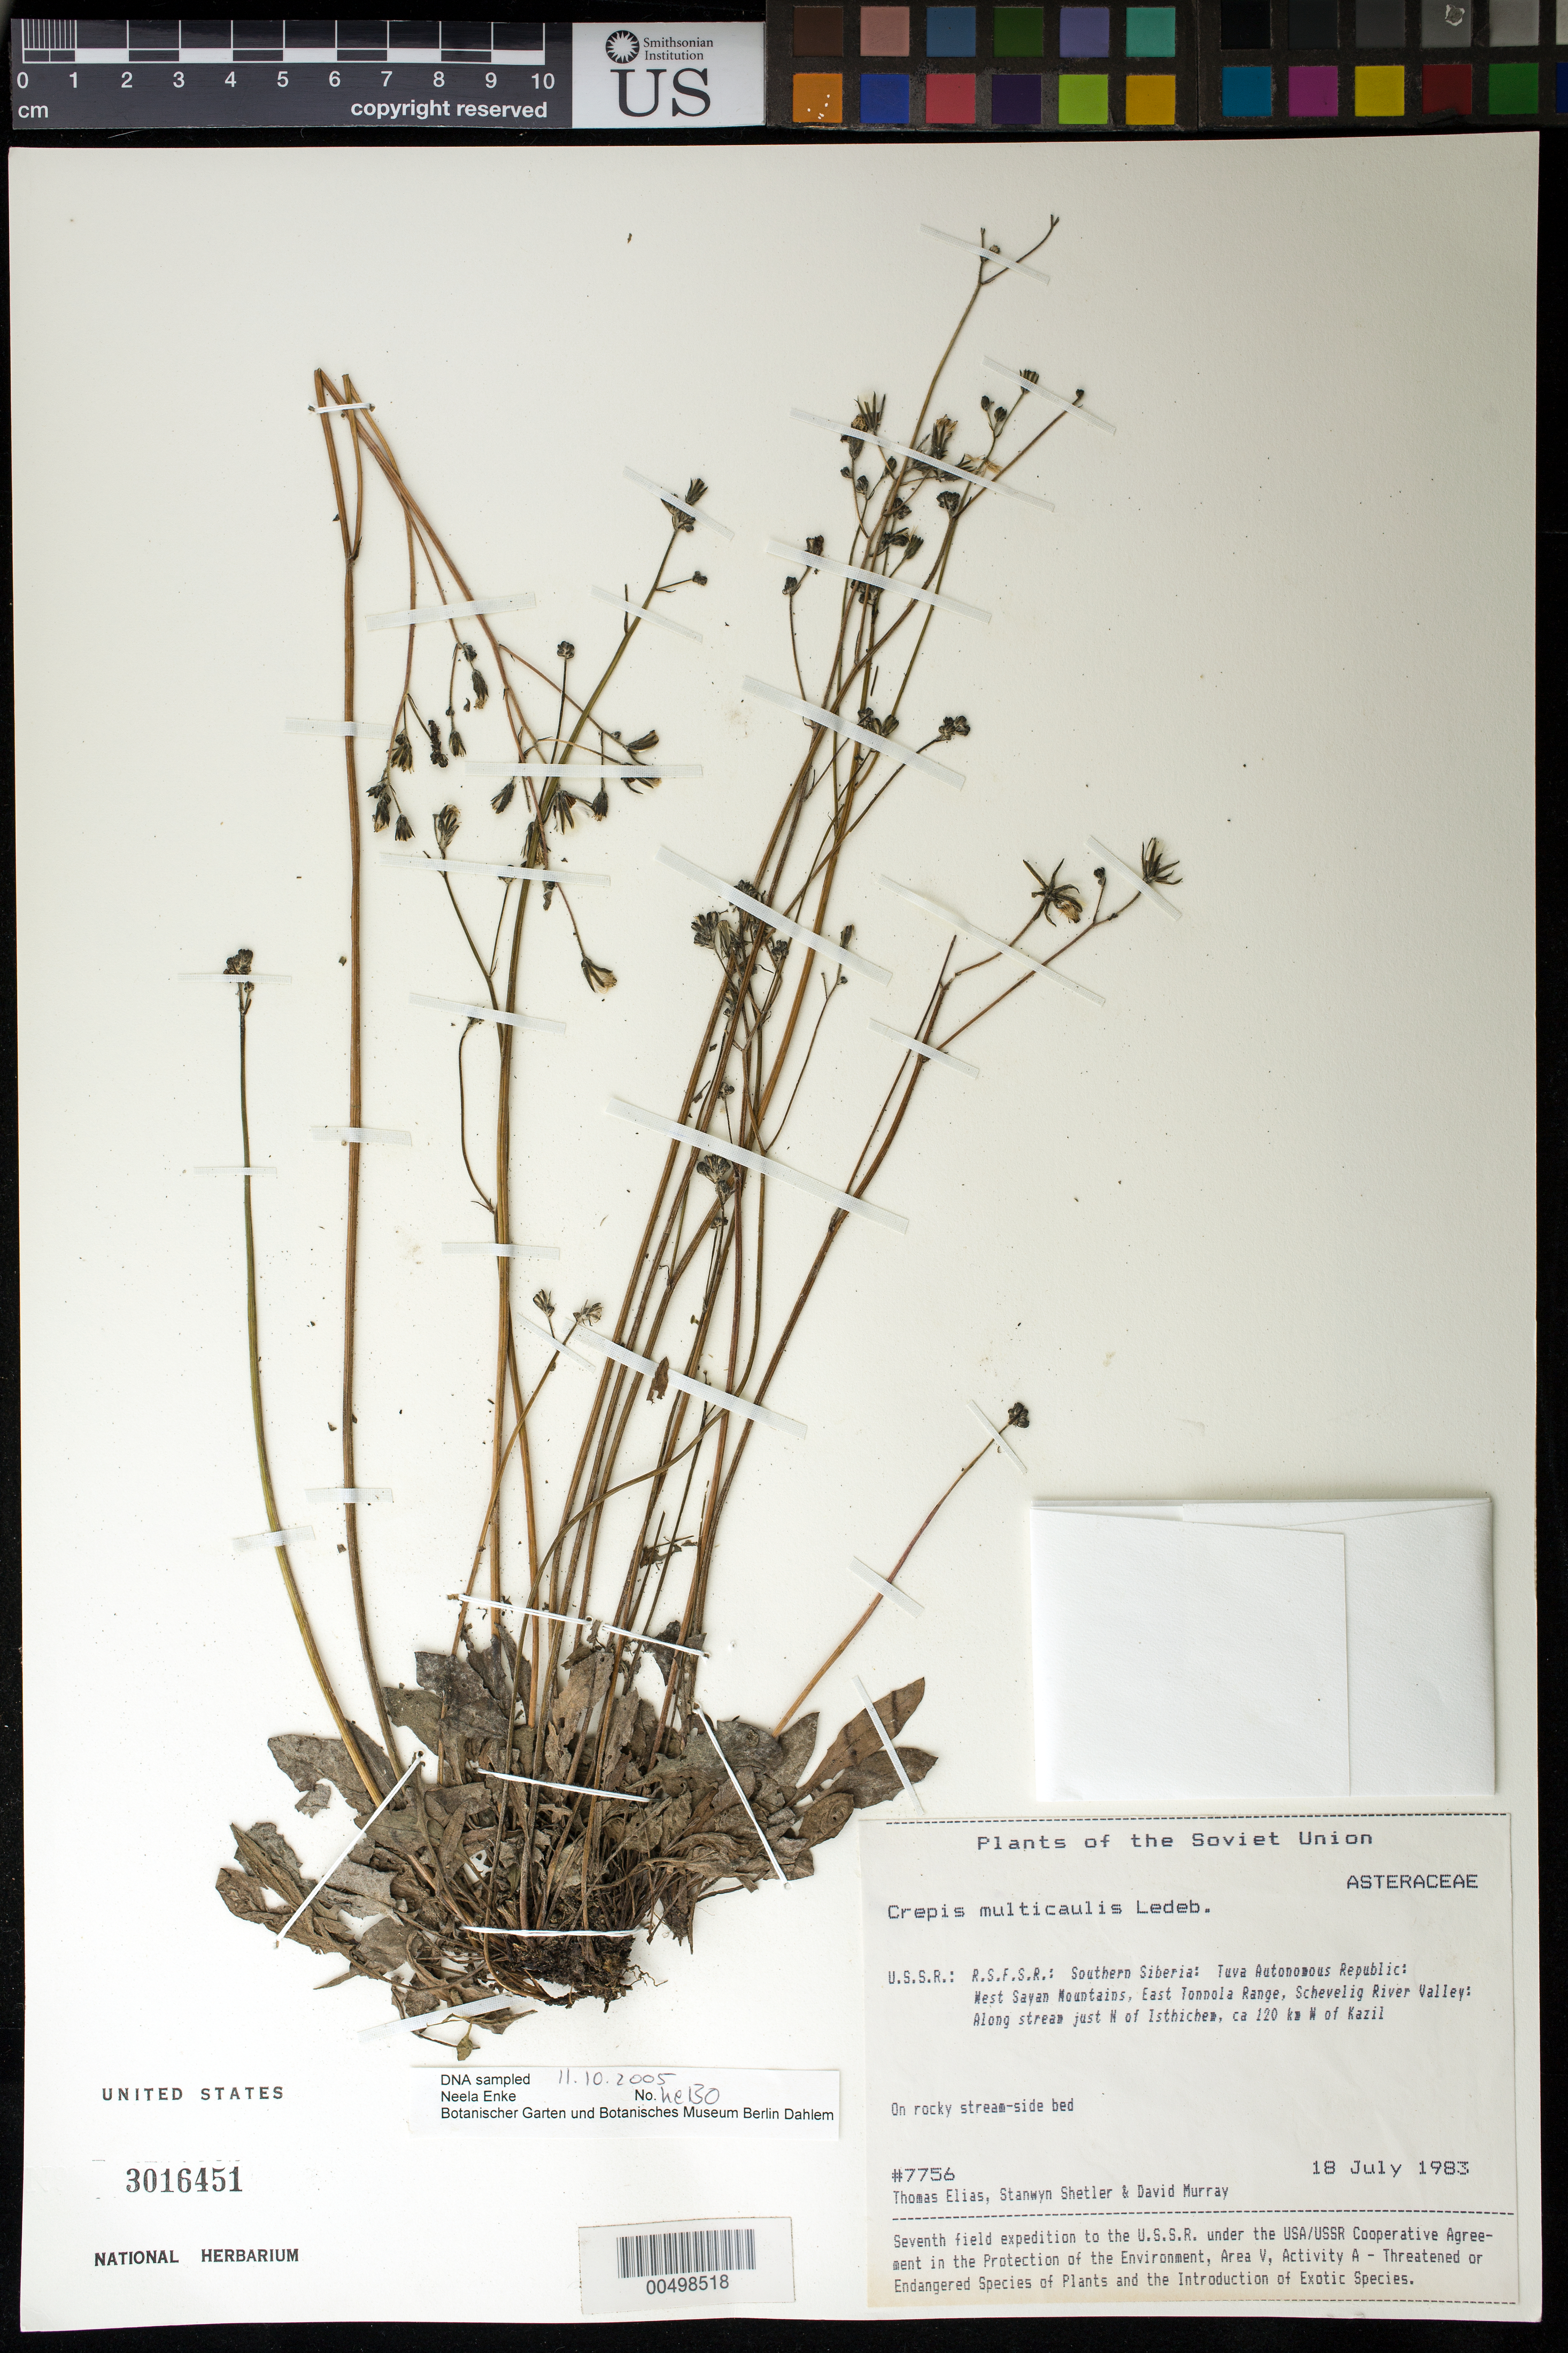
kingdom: Plantae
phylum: Tracheophyta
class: Magnoliopsida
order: Asterales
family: Asteraceae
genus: Crepis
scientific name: Crepis multicaulis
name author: Ledeb.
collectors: T. Elias, S. Shetler & D. F. Murray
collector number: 7756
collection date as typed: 18 Jul 1983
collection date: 1983-07-18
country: Russian Federation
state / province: Tuva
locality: West Sayan Mountains, E Tonnola [Tannu-Ola Range], Schevelig River Valley, 20 km SE of Isthichem [Ishti-Khem], *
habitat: on rocky stream-side bed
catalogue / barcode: US 3016451